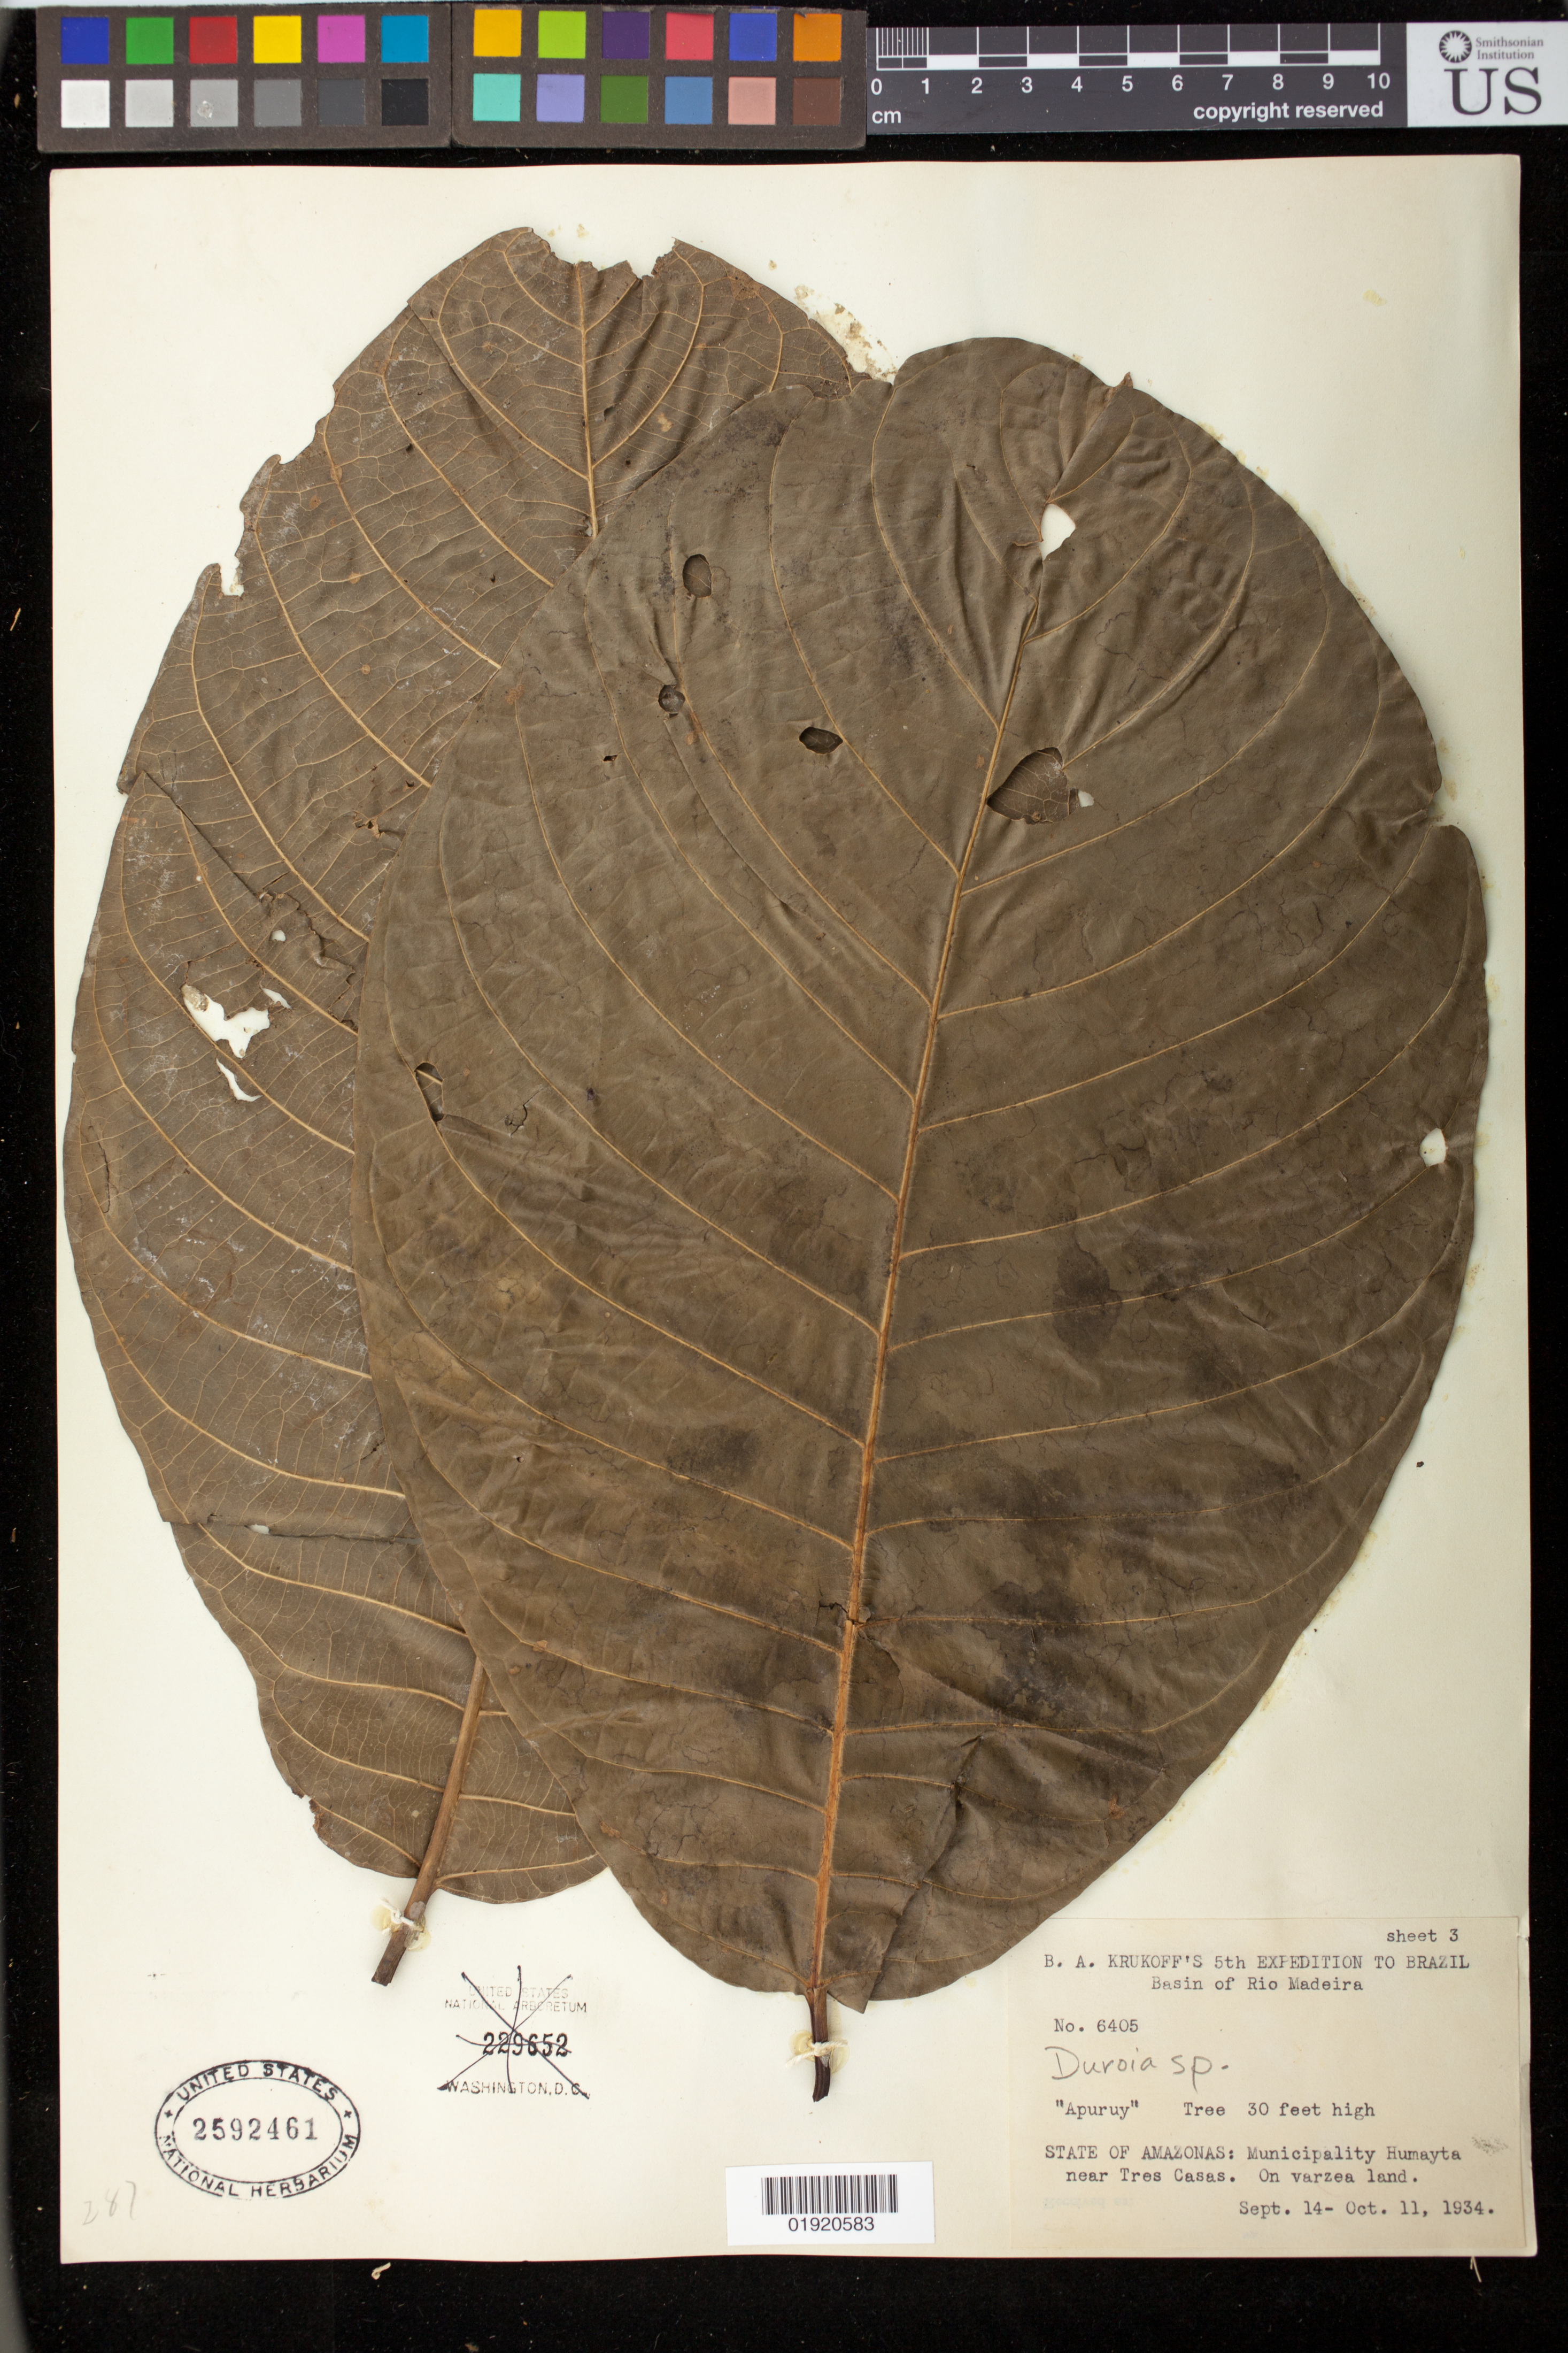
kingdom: Plantae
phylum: Tracheophyta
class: Magnoliopsida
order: Gentianales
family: Rubiaceae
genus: Duroia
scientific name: Duroia sp.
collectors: B. A. Krukoff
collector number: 6405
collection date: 1934-09-14/1934-10-11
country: Brazil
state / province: Amazonas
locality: Brazil. Basin of Rio Madeira. State of Amazonas: Municipality Humayta near Tres Casas.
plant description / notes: Note on sheet specifying Sheet 3. Sheet 1 and 2 were not found and there was not a specification of the total number of sheets for the specimen.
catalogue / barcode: US 2592461